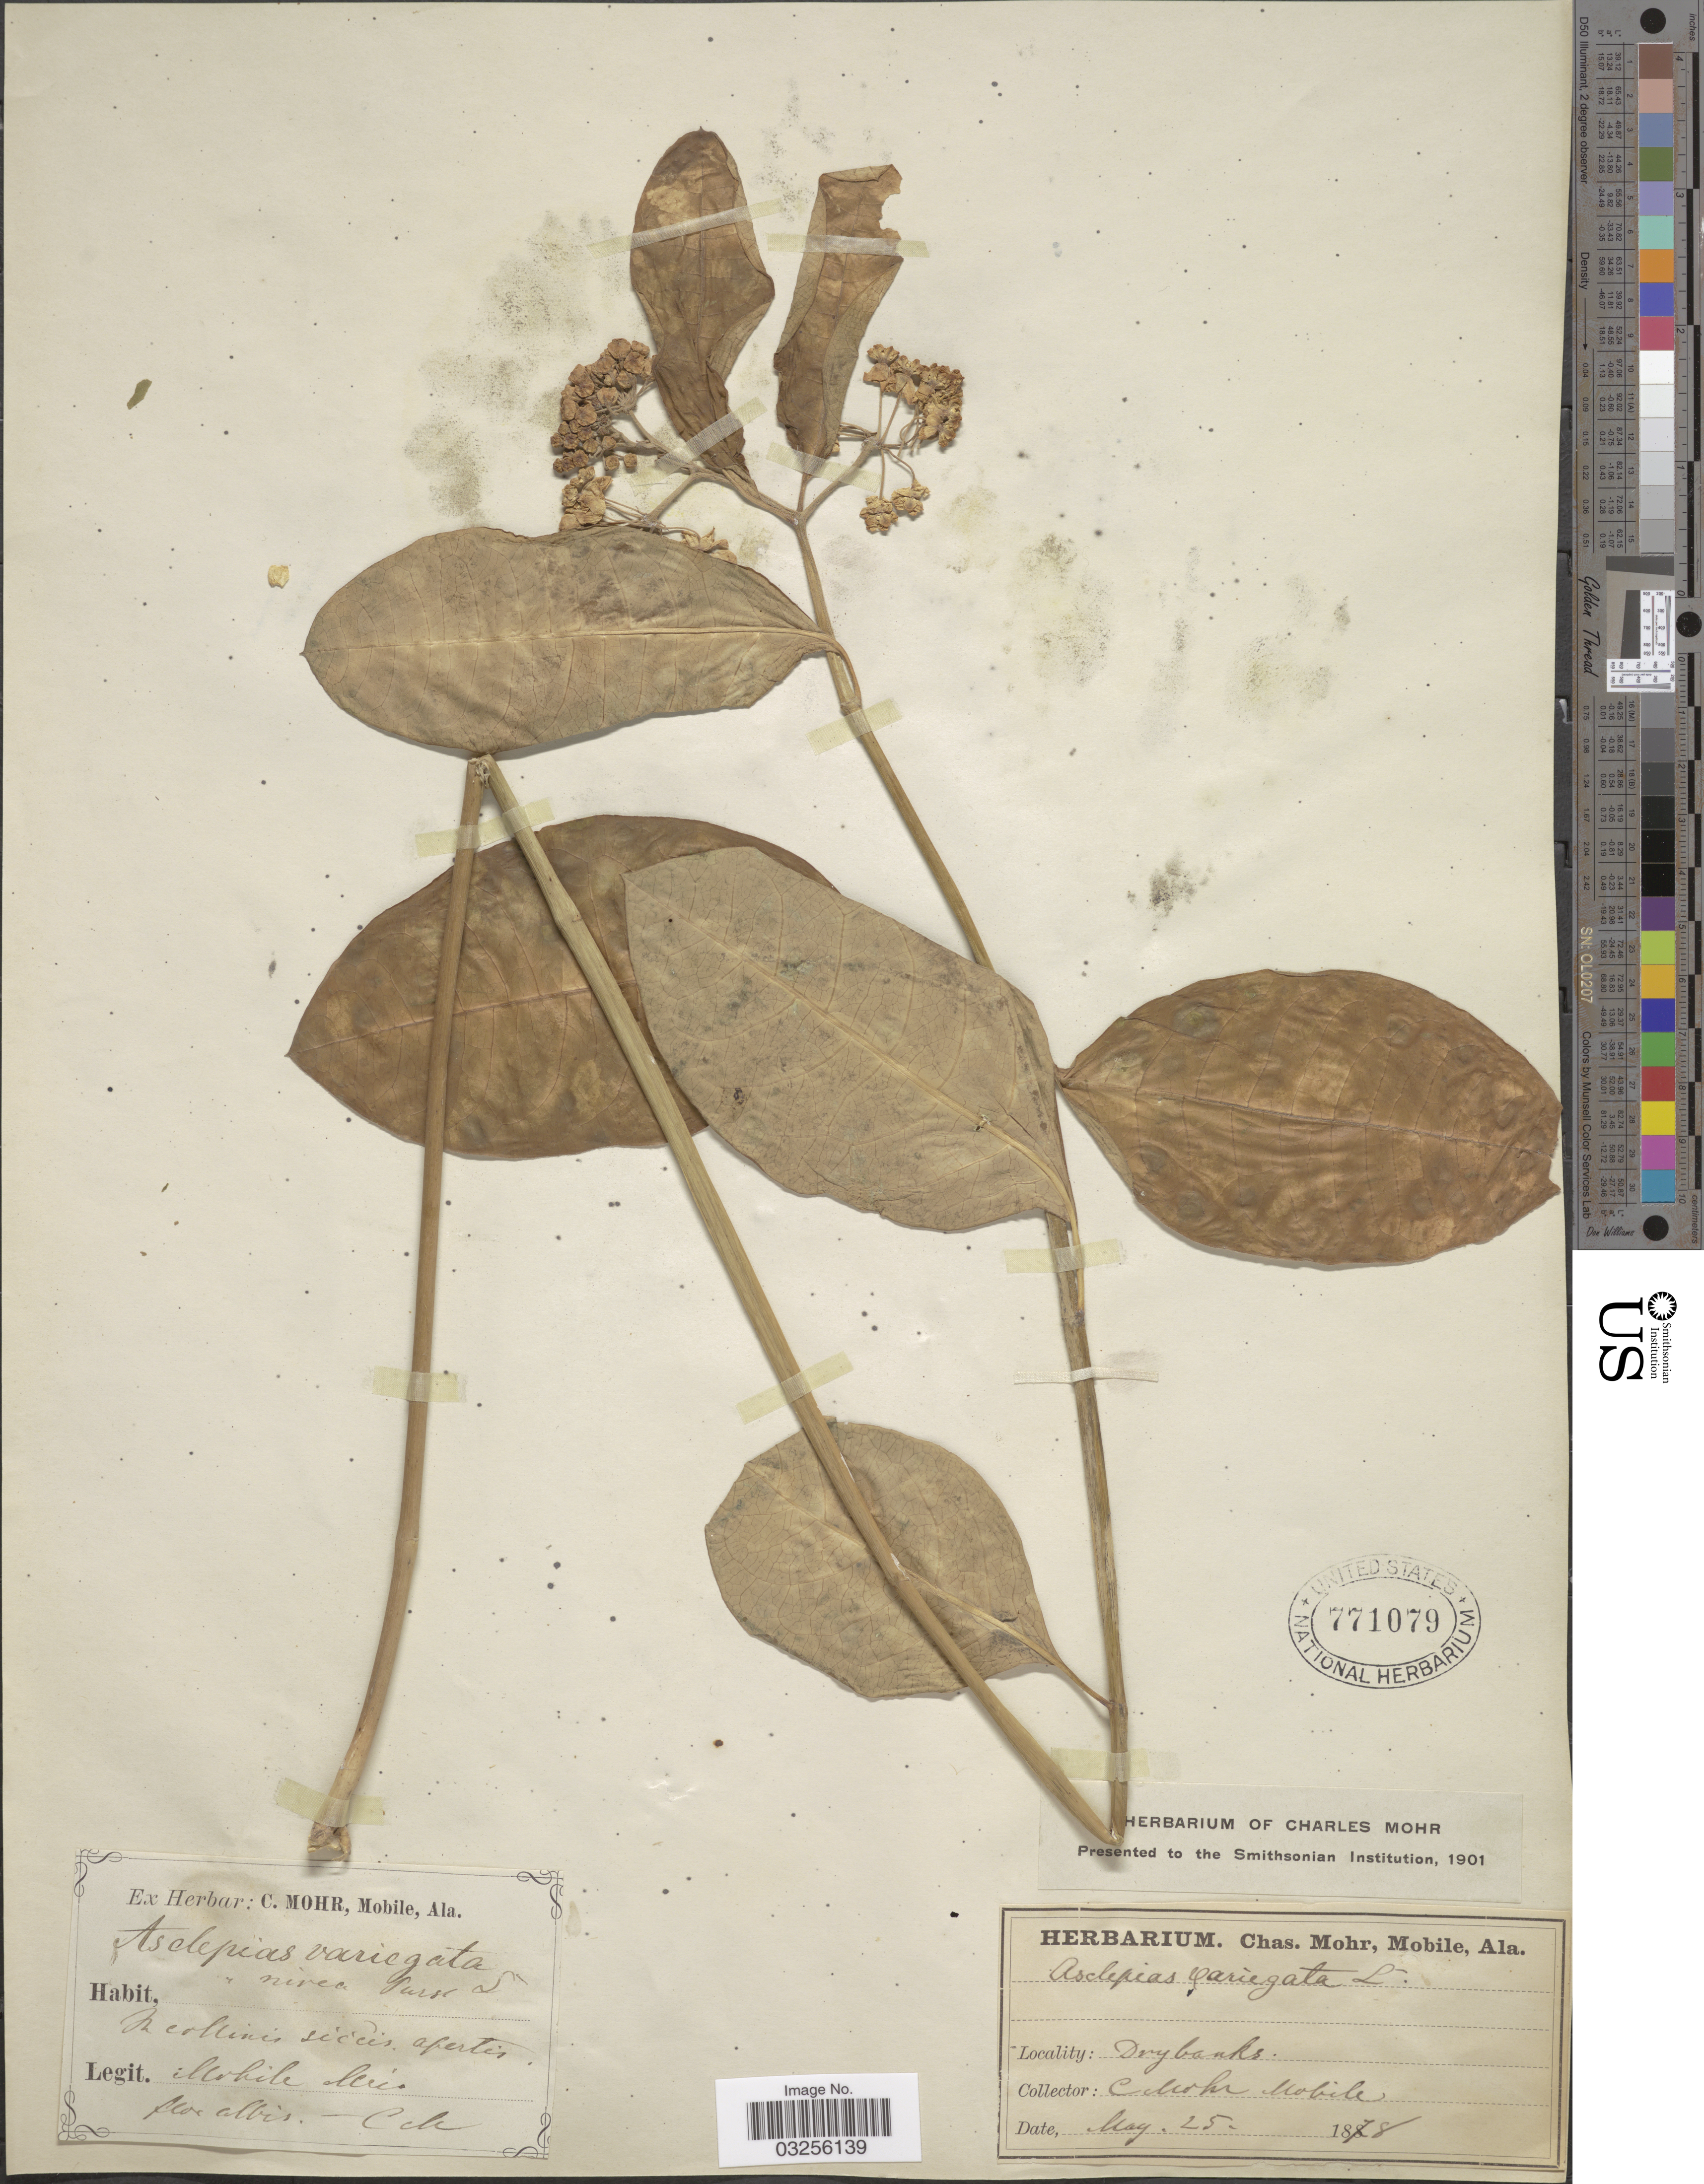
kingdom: Plantae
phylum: Tracheophyta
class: Magnoliopsida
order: Gentianales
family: Apocynaceae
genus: Asclepias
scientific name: Asclepias variegata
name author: L.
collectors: Mohr, C. T. (herbarium)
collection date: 1878-05-25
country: United States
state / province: Alabama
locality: Mobile.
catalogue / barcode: US 771079